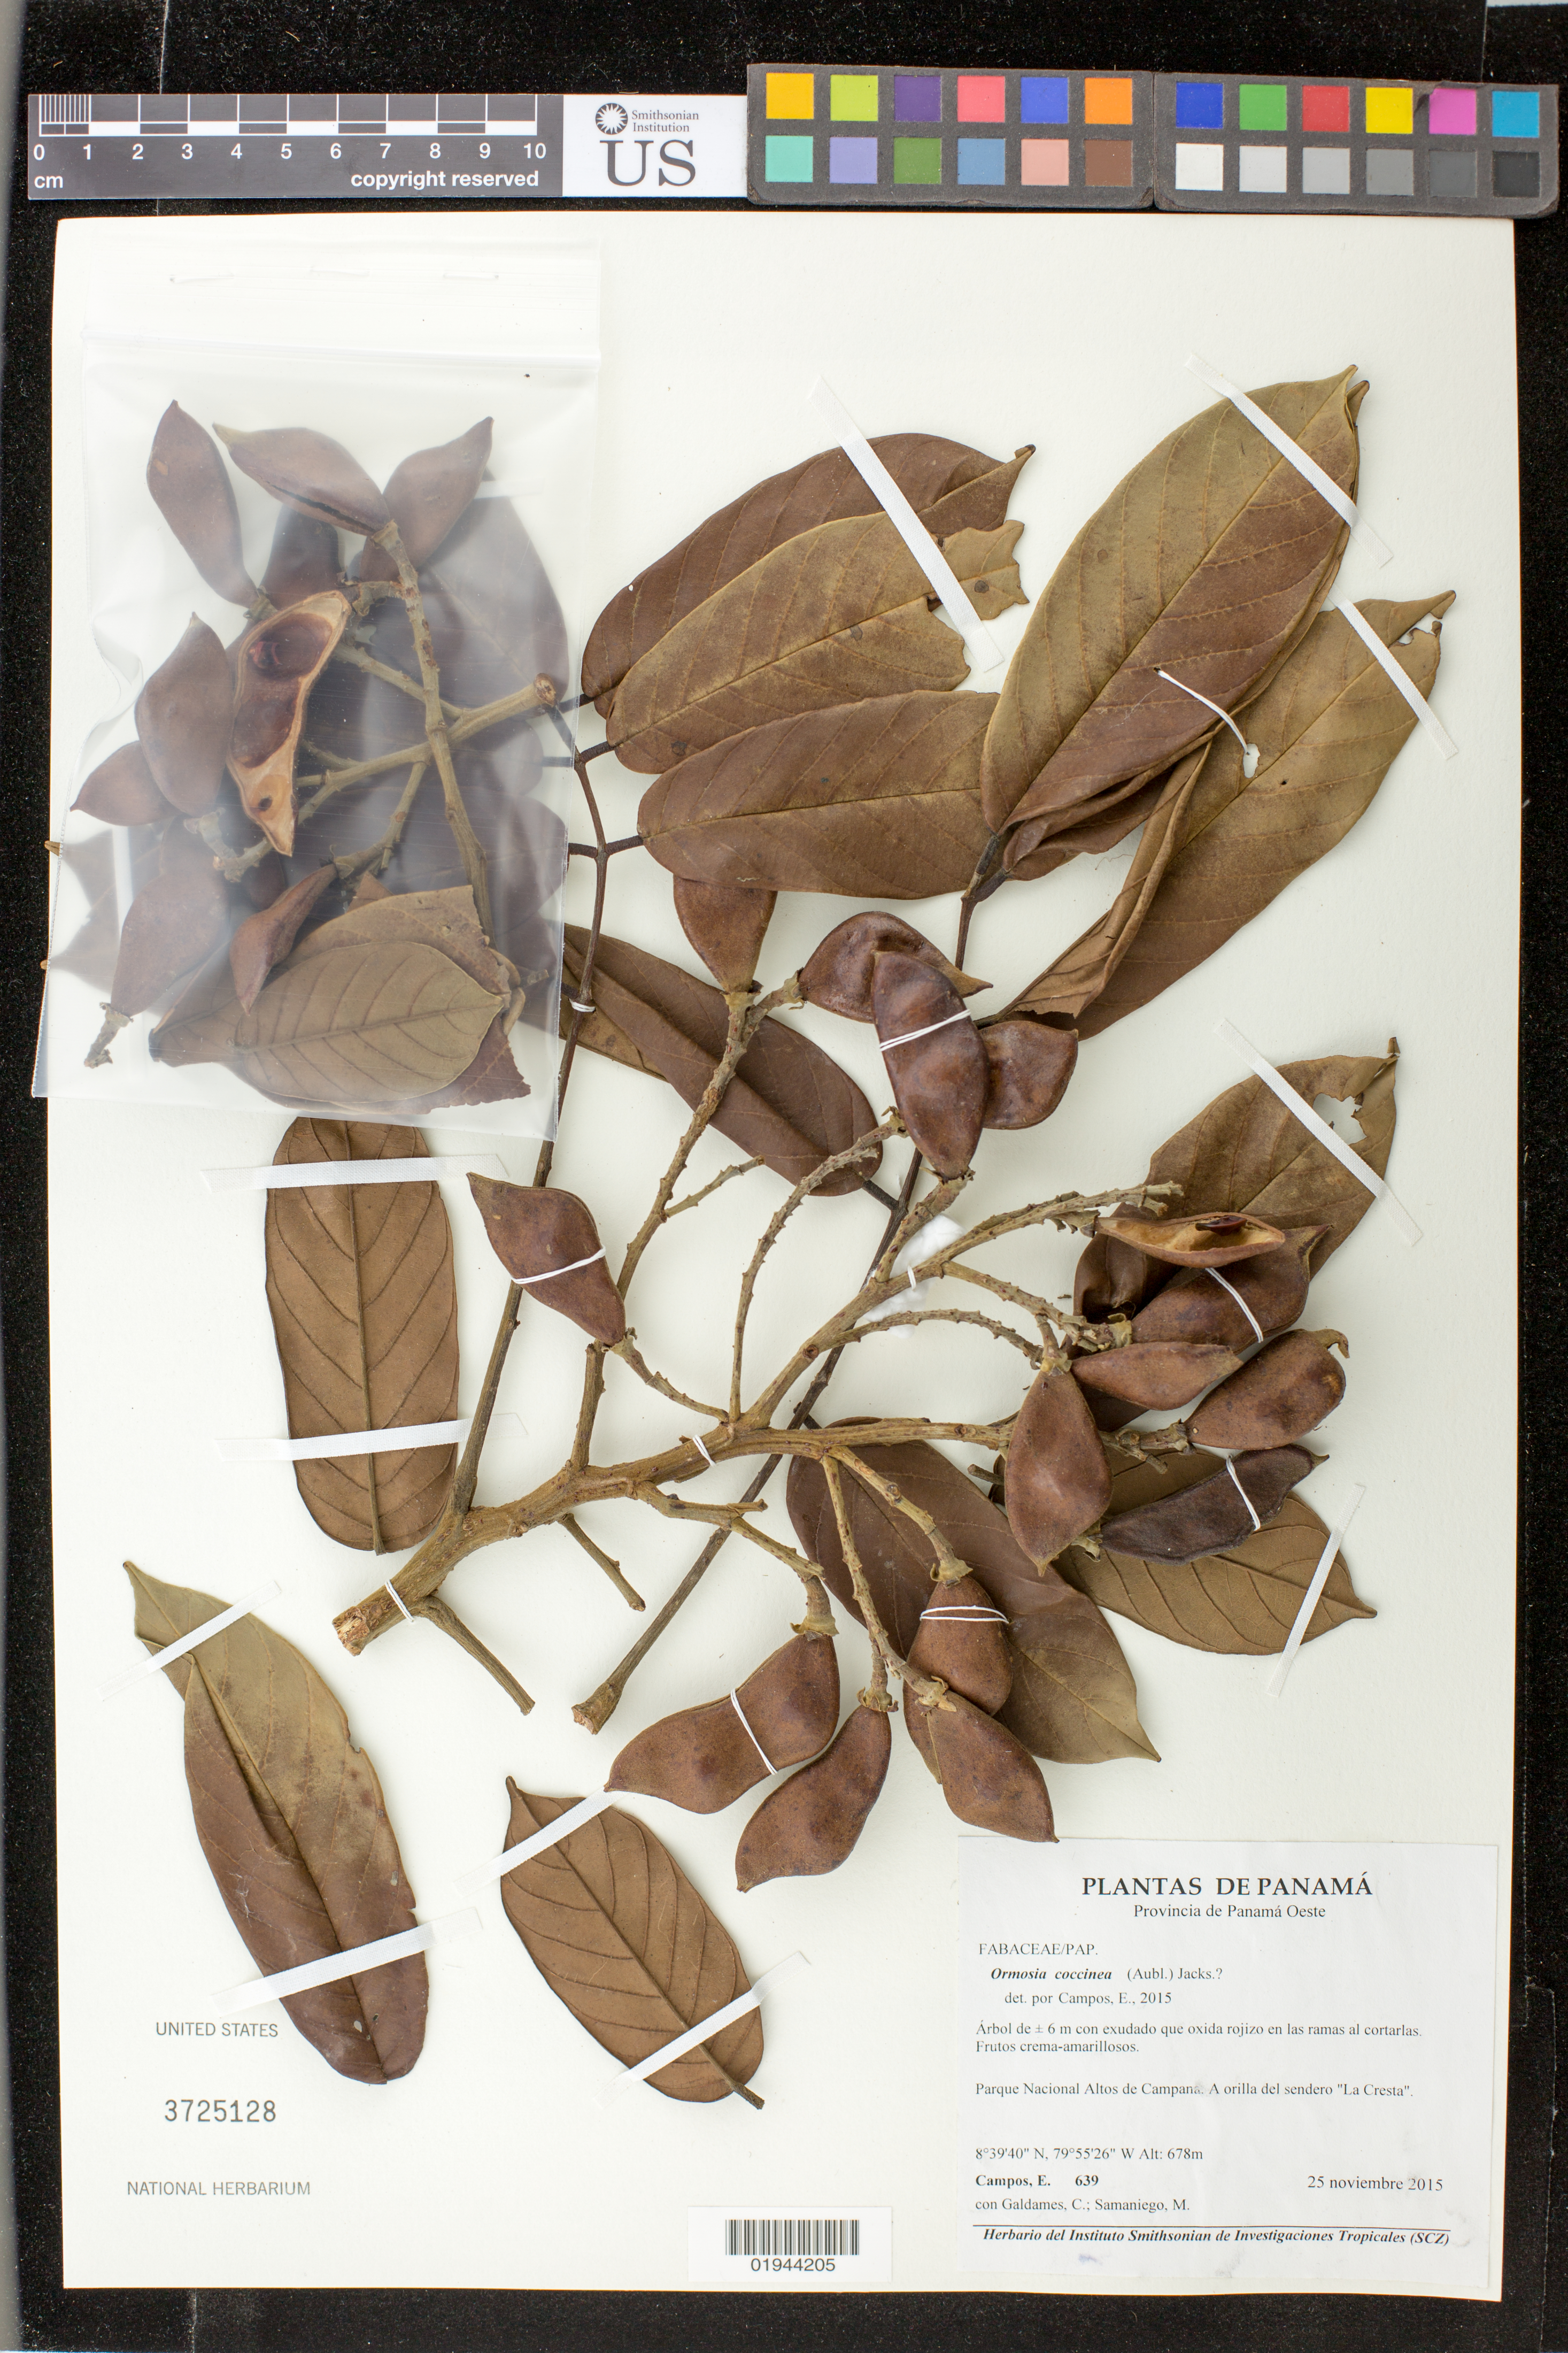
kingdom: Plantae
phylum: Tracheophyta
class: Magnoliopsida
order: Fabales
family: Fabaceae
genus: Ormosia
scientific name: Ormosia coccinea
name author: (Aubl.) Jacks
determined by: Campos, E.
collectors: E. Campos, C. Galdames & M. Samaniego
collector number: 639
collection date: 2015-11-25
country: Panama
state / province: Panamá Oeste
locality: Parque Nacional Altos de Campana. A orilla del sendero "La Cresto".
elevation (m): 678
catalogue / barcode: US 3725128